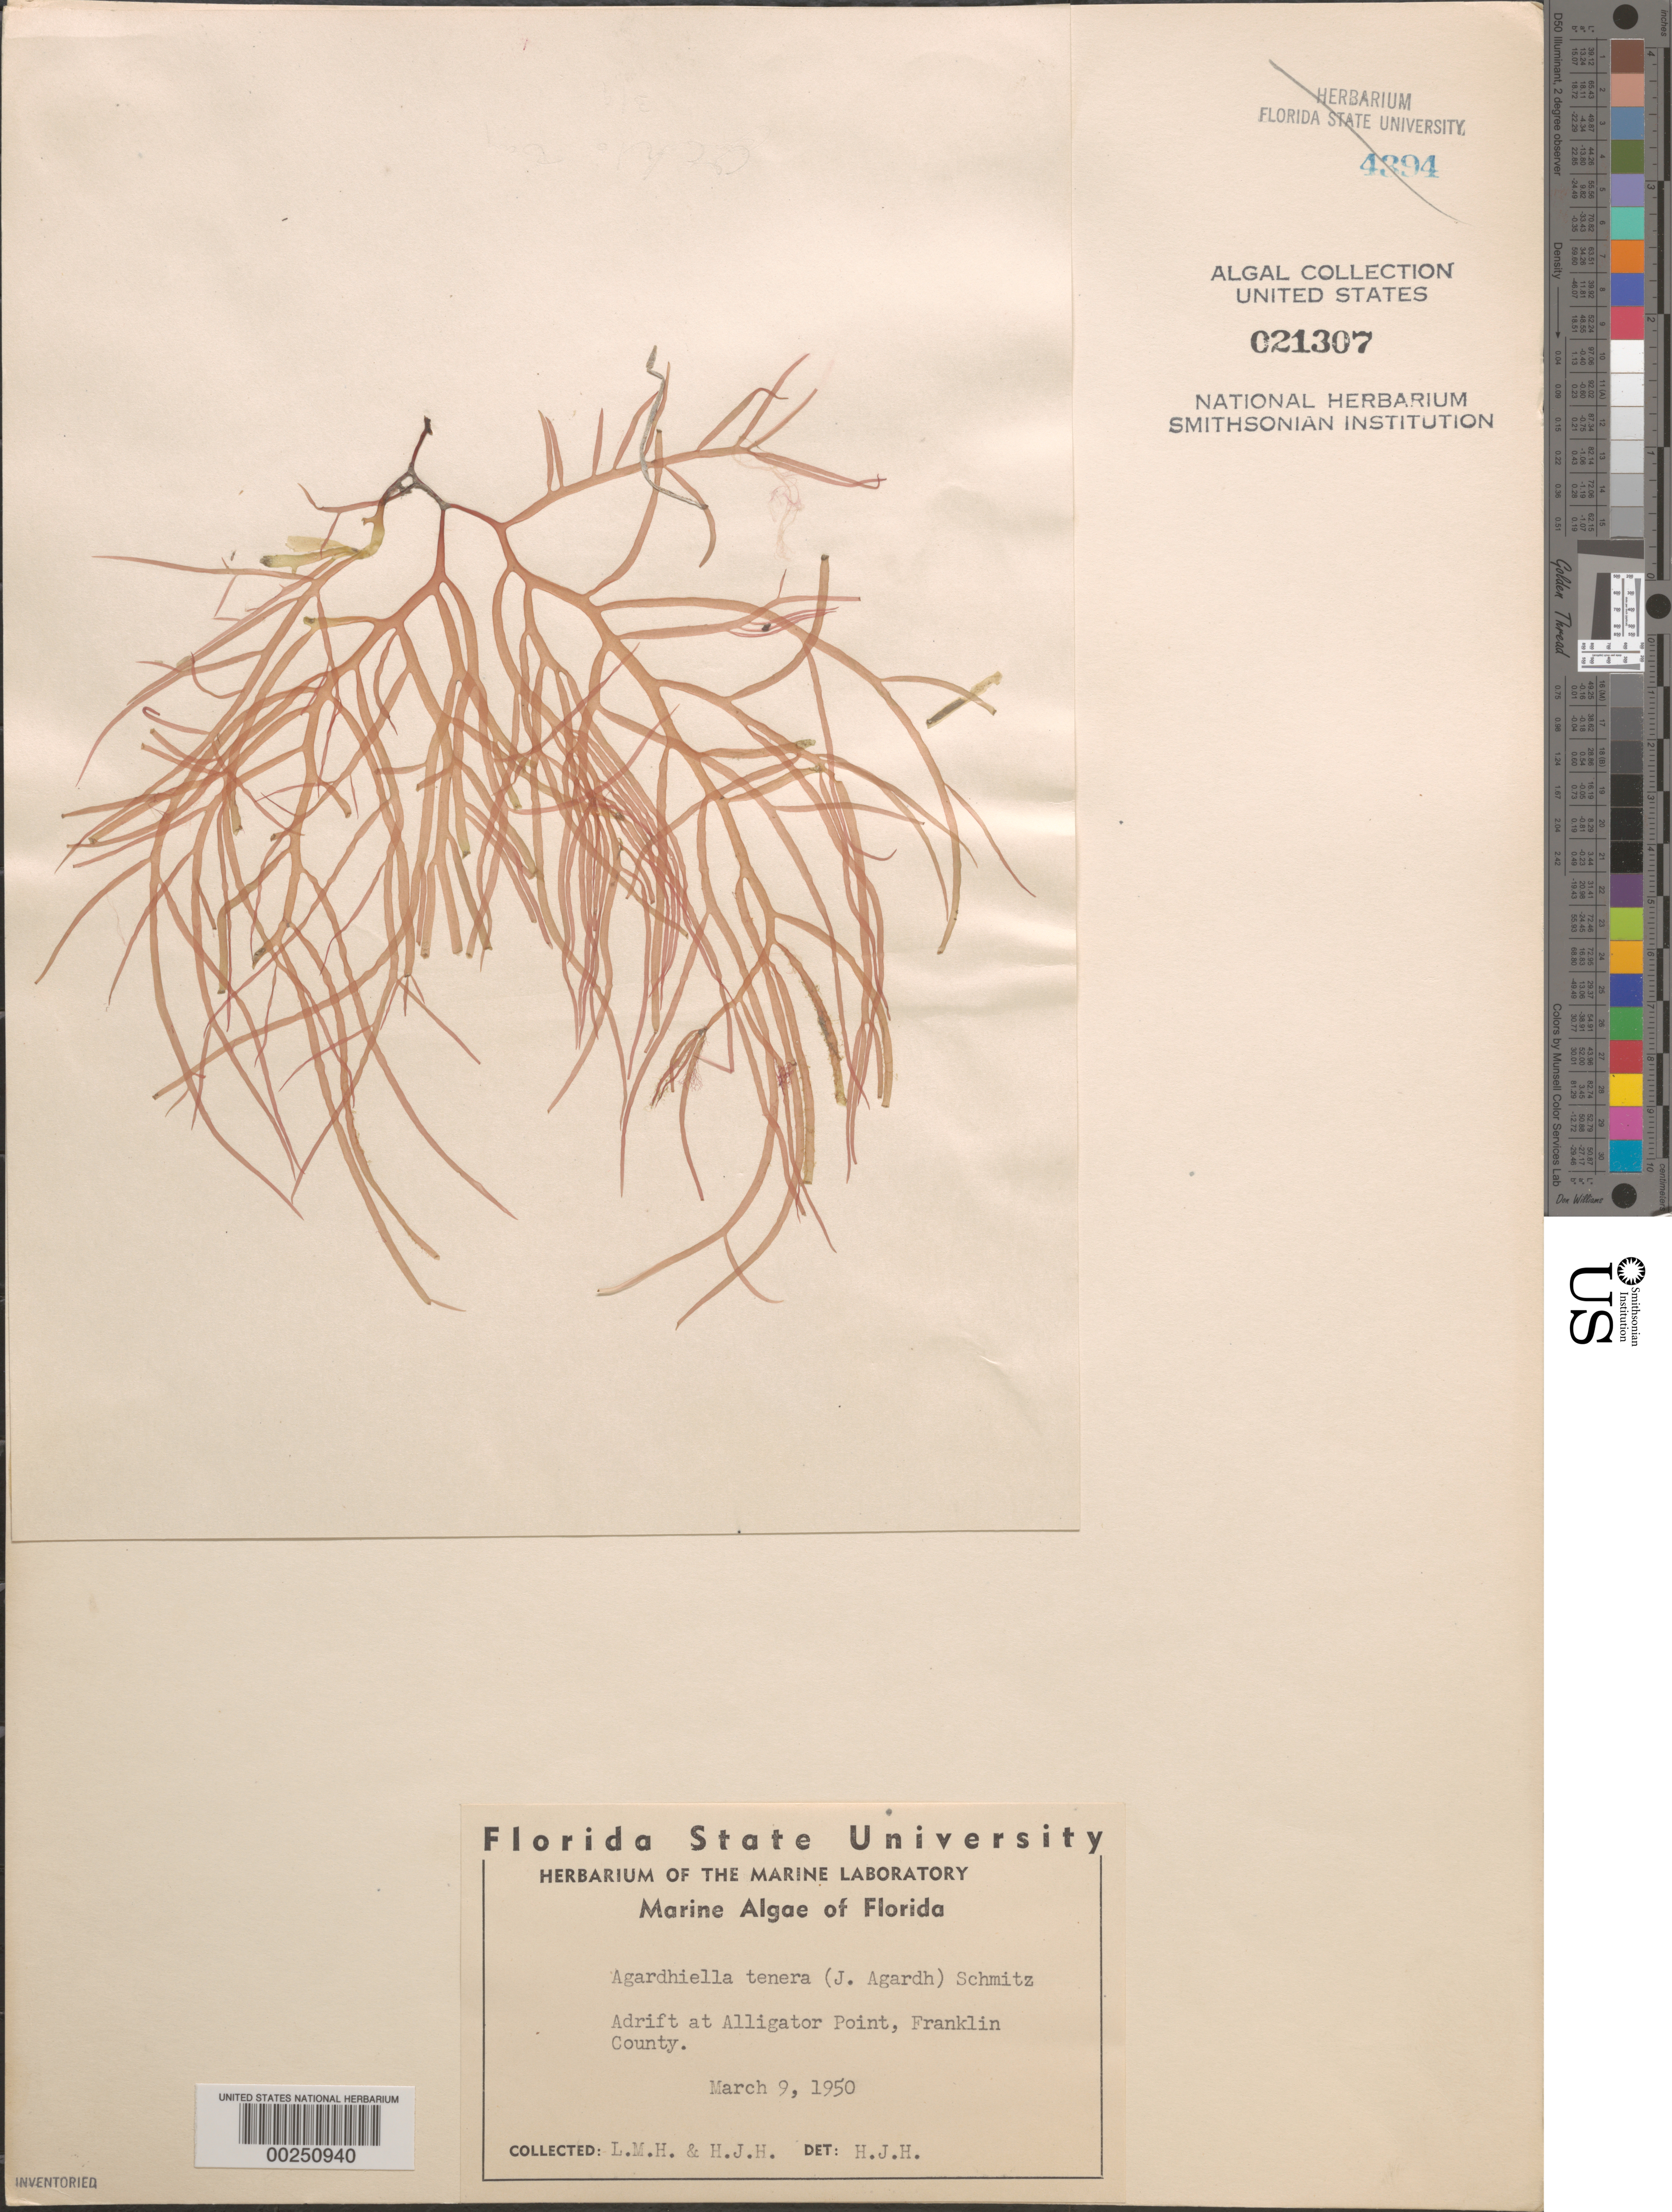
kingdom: Plantae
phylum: Rhodophyta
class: Florideophyceae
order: Gigartinales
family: Solieriaceae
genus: Agardhiella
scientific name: Agardhiella subulata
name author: (C. Agardh) G.T.Kraft & M.J. Wynne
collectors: L. Henry & H. J. Humm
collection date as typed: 09 Mar 1950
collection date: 1950-03-09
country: United States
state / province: Florida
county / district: Franklin County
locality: Alligator Point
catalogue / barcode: US 21307